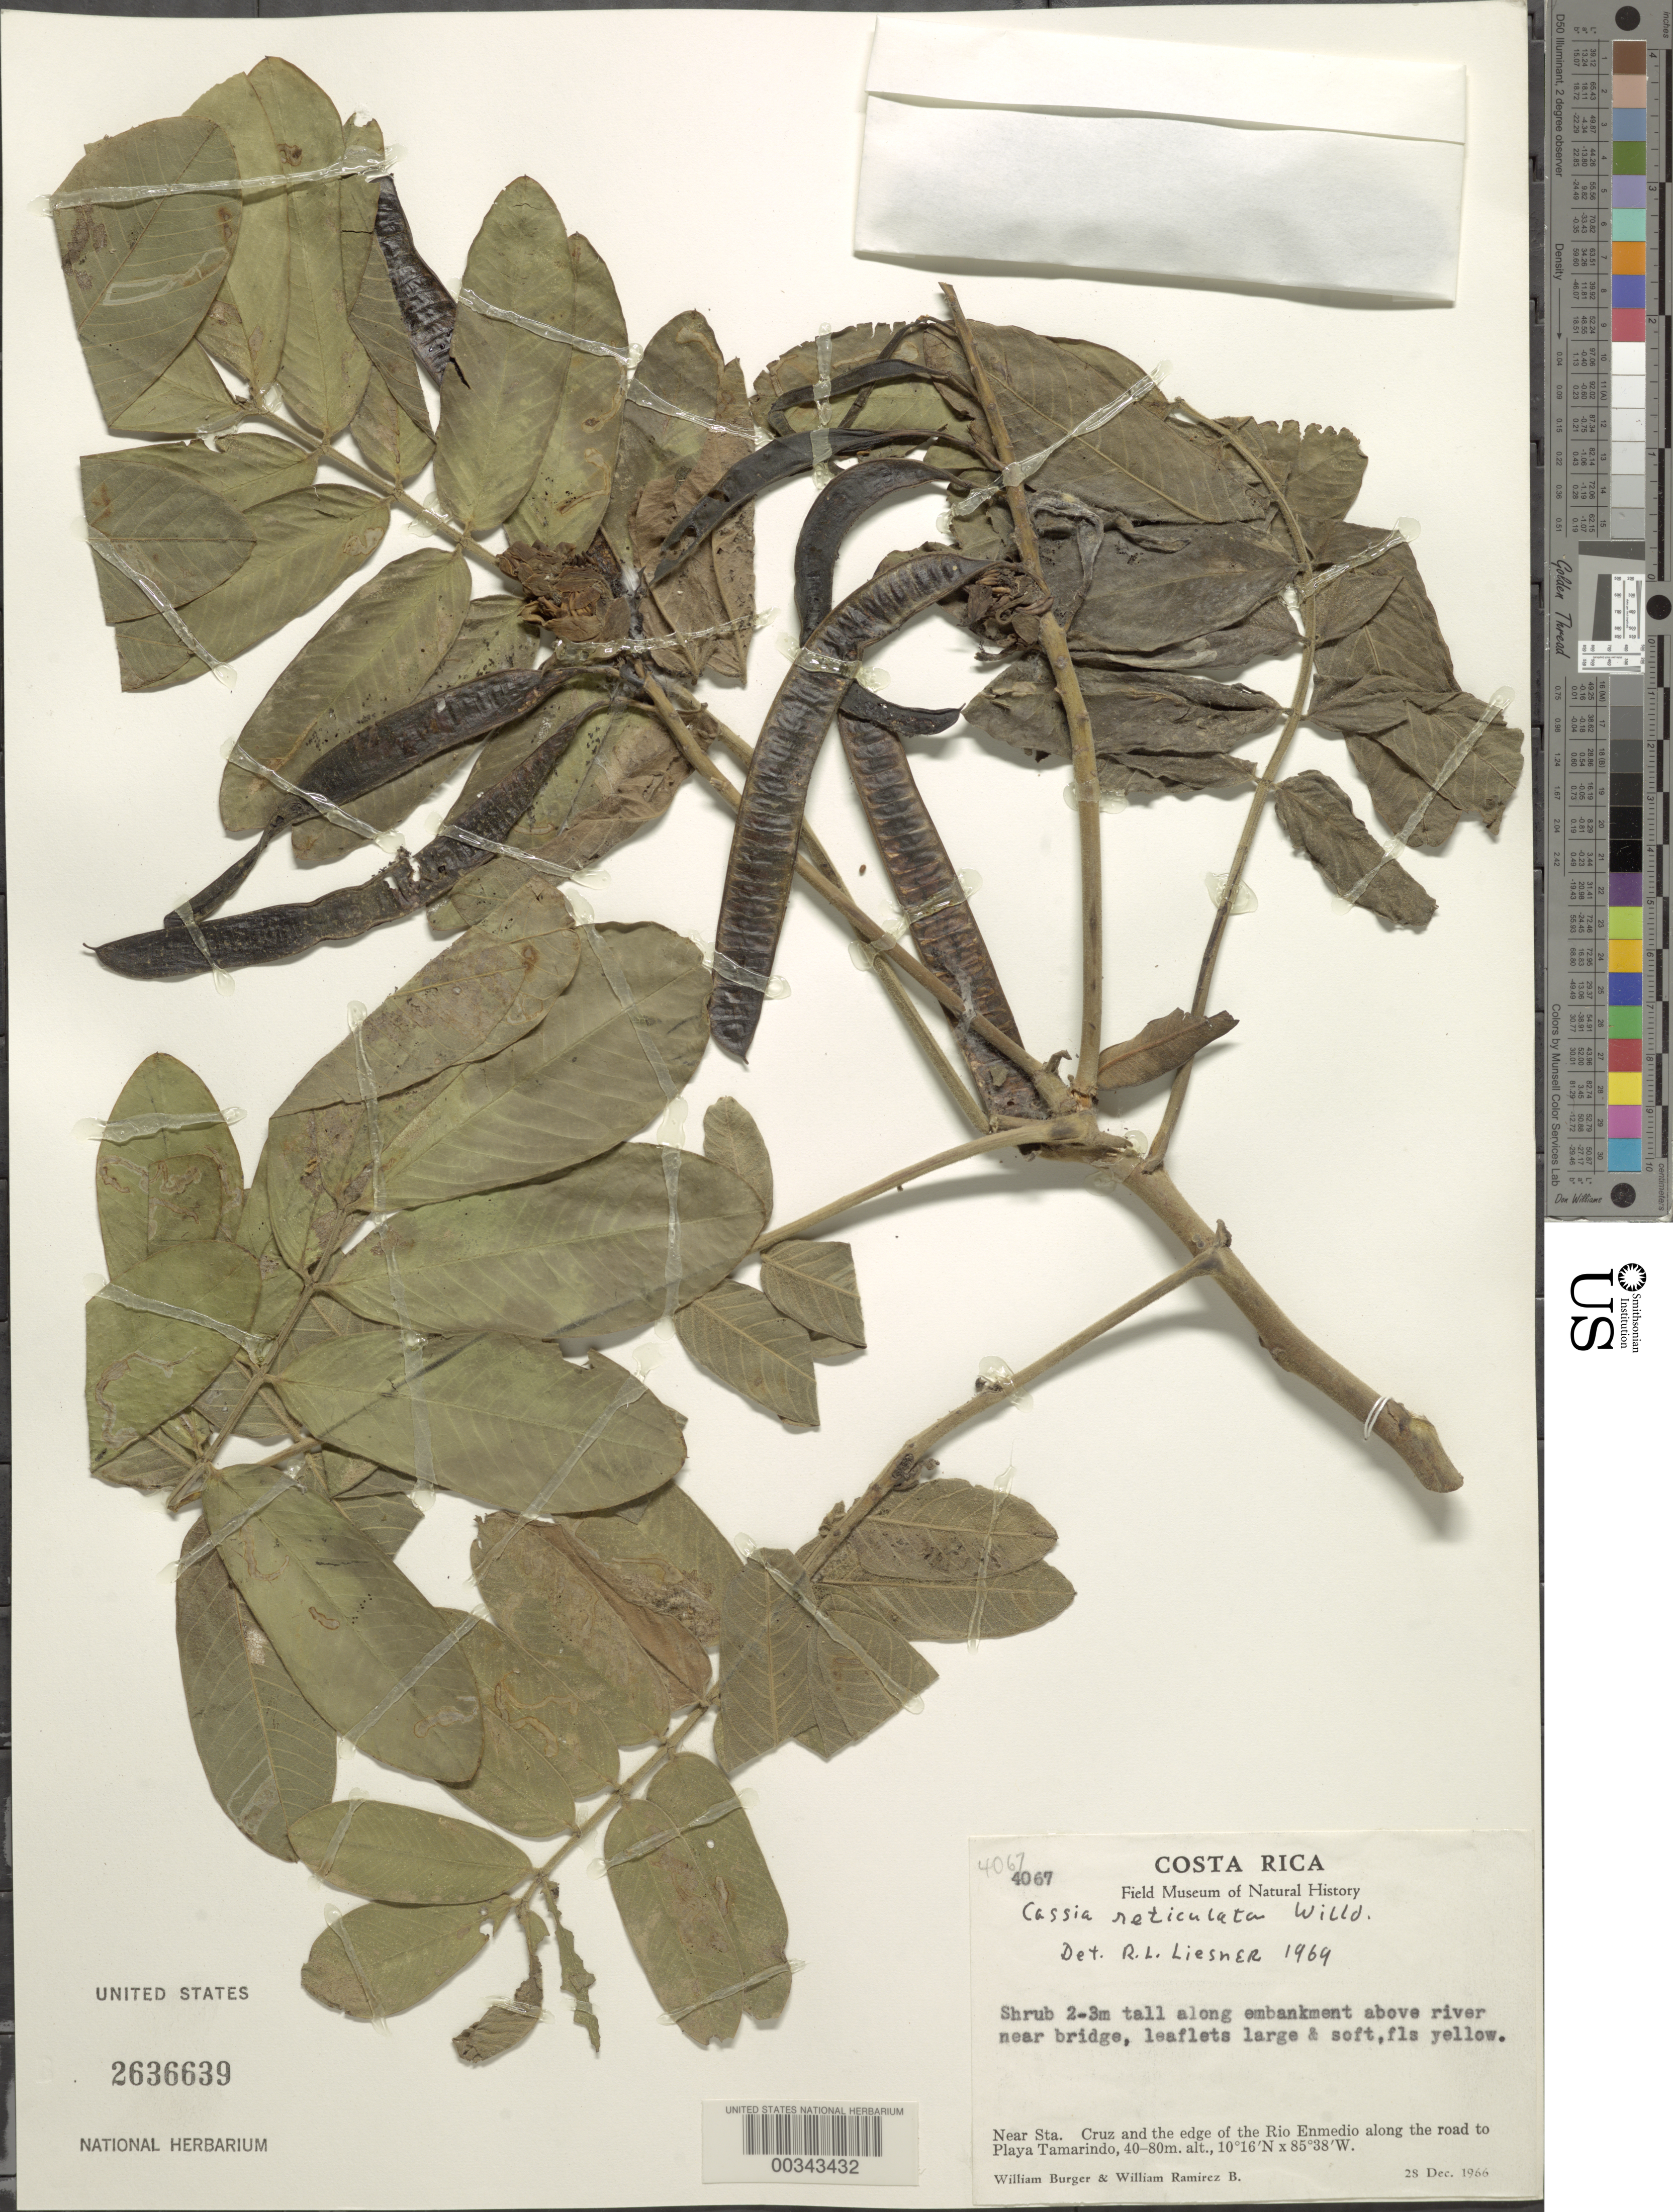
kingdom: Plantae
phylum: Tracheophyta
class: Magnoliopsida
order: Fabales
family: Fabaceae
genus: Senna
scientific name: Senna reticulata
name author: (Willd.) H.S. Irwin & Barneby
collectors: W. Burger & W. Ramirez B.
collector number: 4067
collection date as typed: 28 Dec 1966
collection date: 1966-12-28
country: Costa Rica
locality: Near Sta. Cruz and the Rio Enmedio along the road to Playa Tamarindo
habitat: Above river near bridge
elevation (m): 40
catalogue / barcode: US 2636639